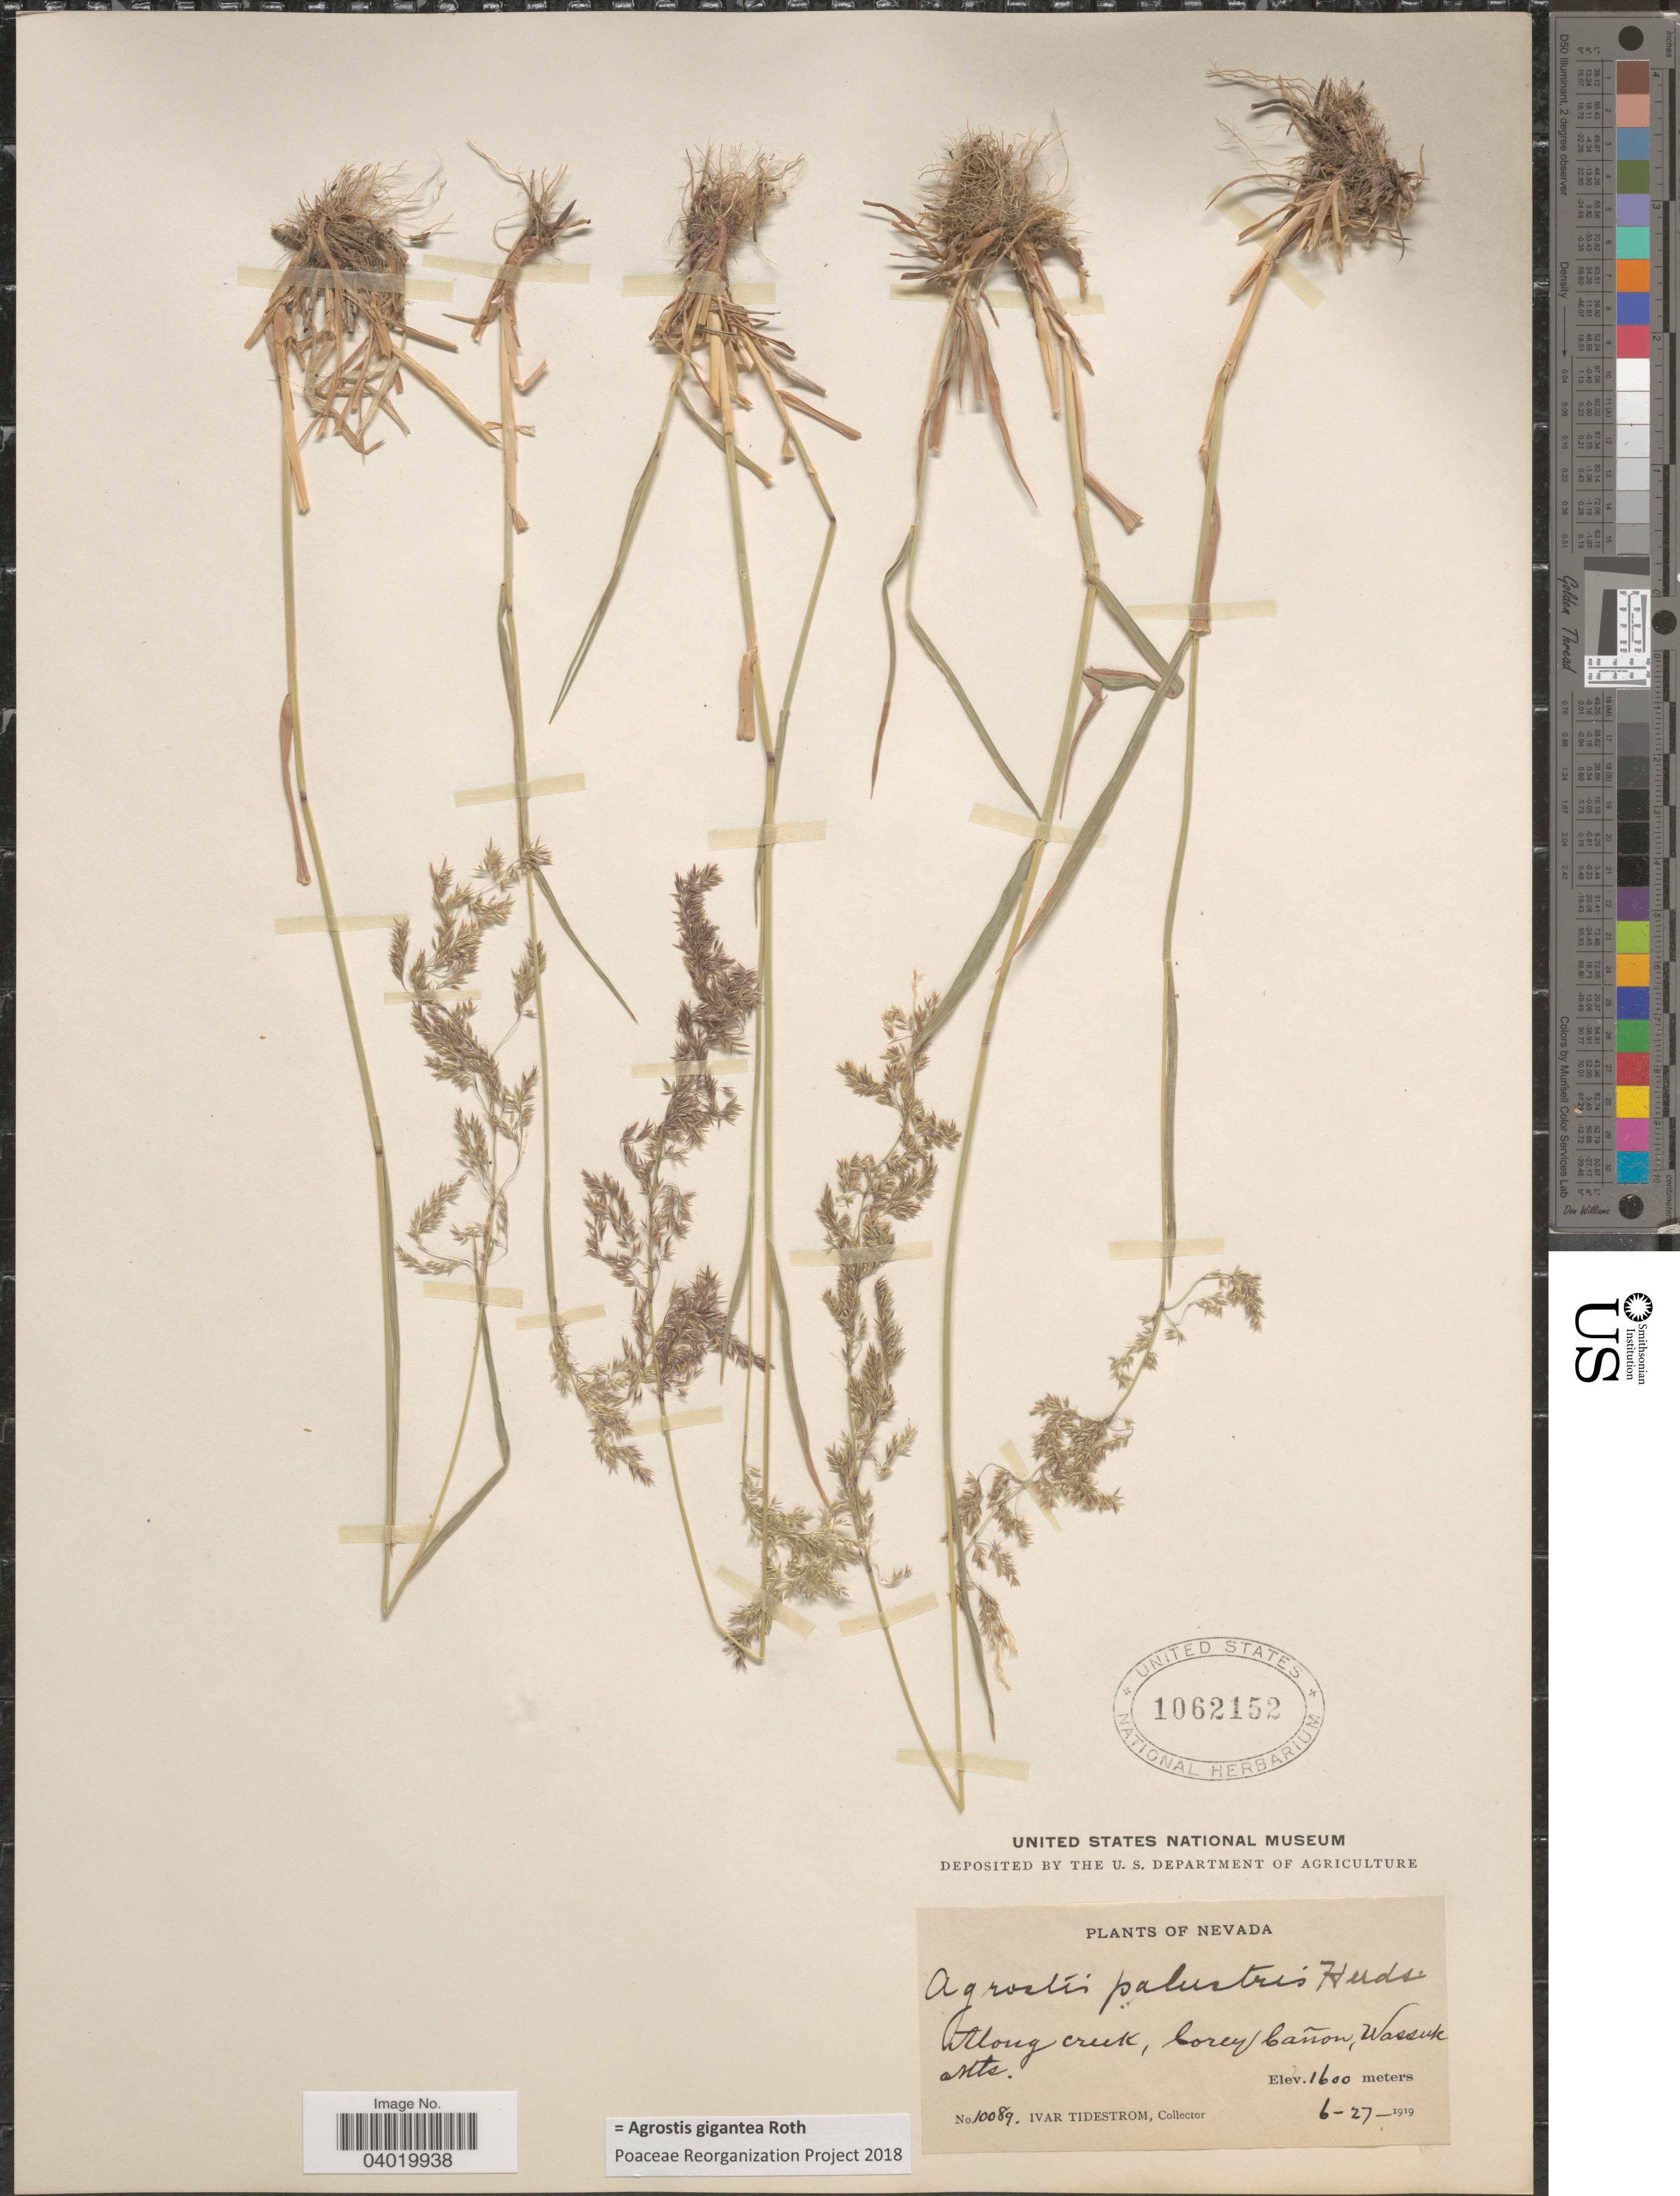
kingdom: Plantae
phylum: Tracheophyta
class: Liliopsida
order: Poales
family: Poaceae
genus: Agrostis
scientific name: Agrostis gigantea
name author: Roth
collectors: I. F. Tidestrom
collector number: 10089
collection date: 1919-06-27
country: United States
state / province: Nevada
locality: Along creek, Corey Cañon, Wassuk Mts.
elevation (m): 1600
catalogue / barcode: US 1062152